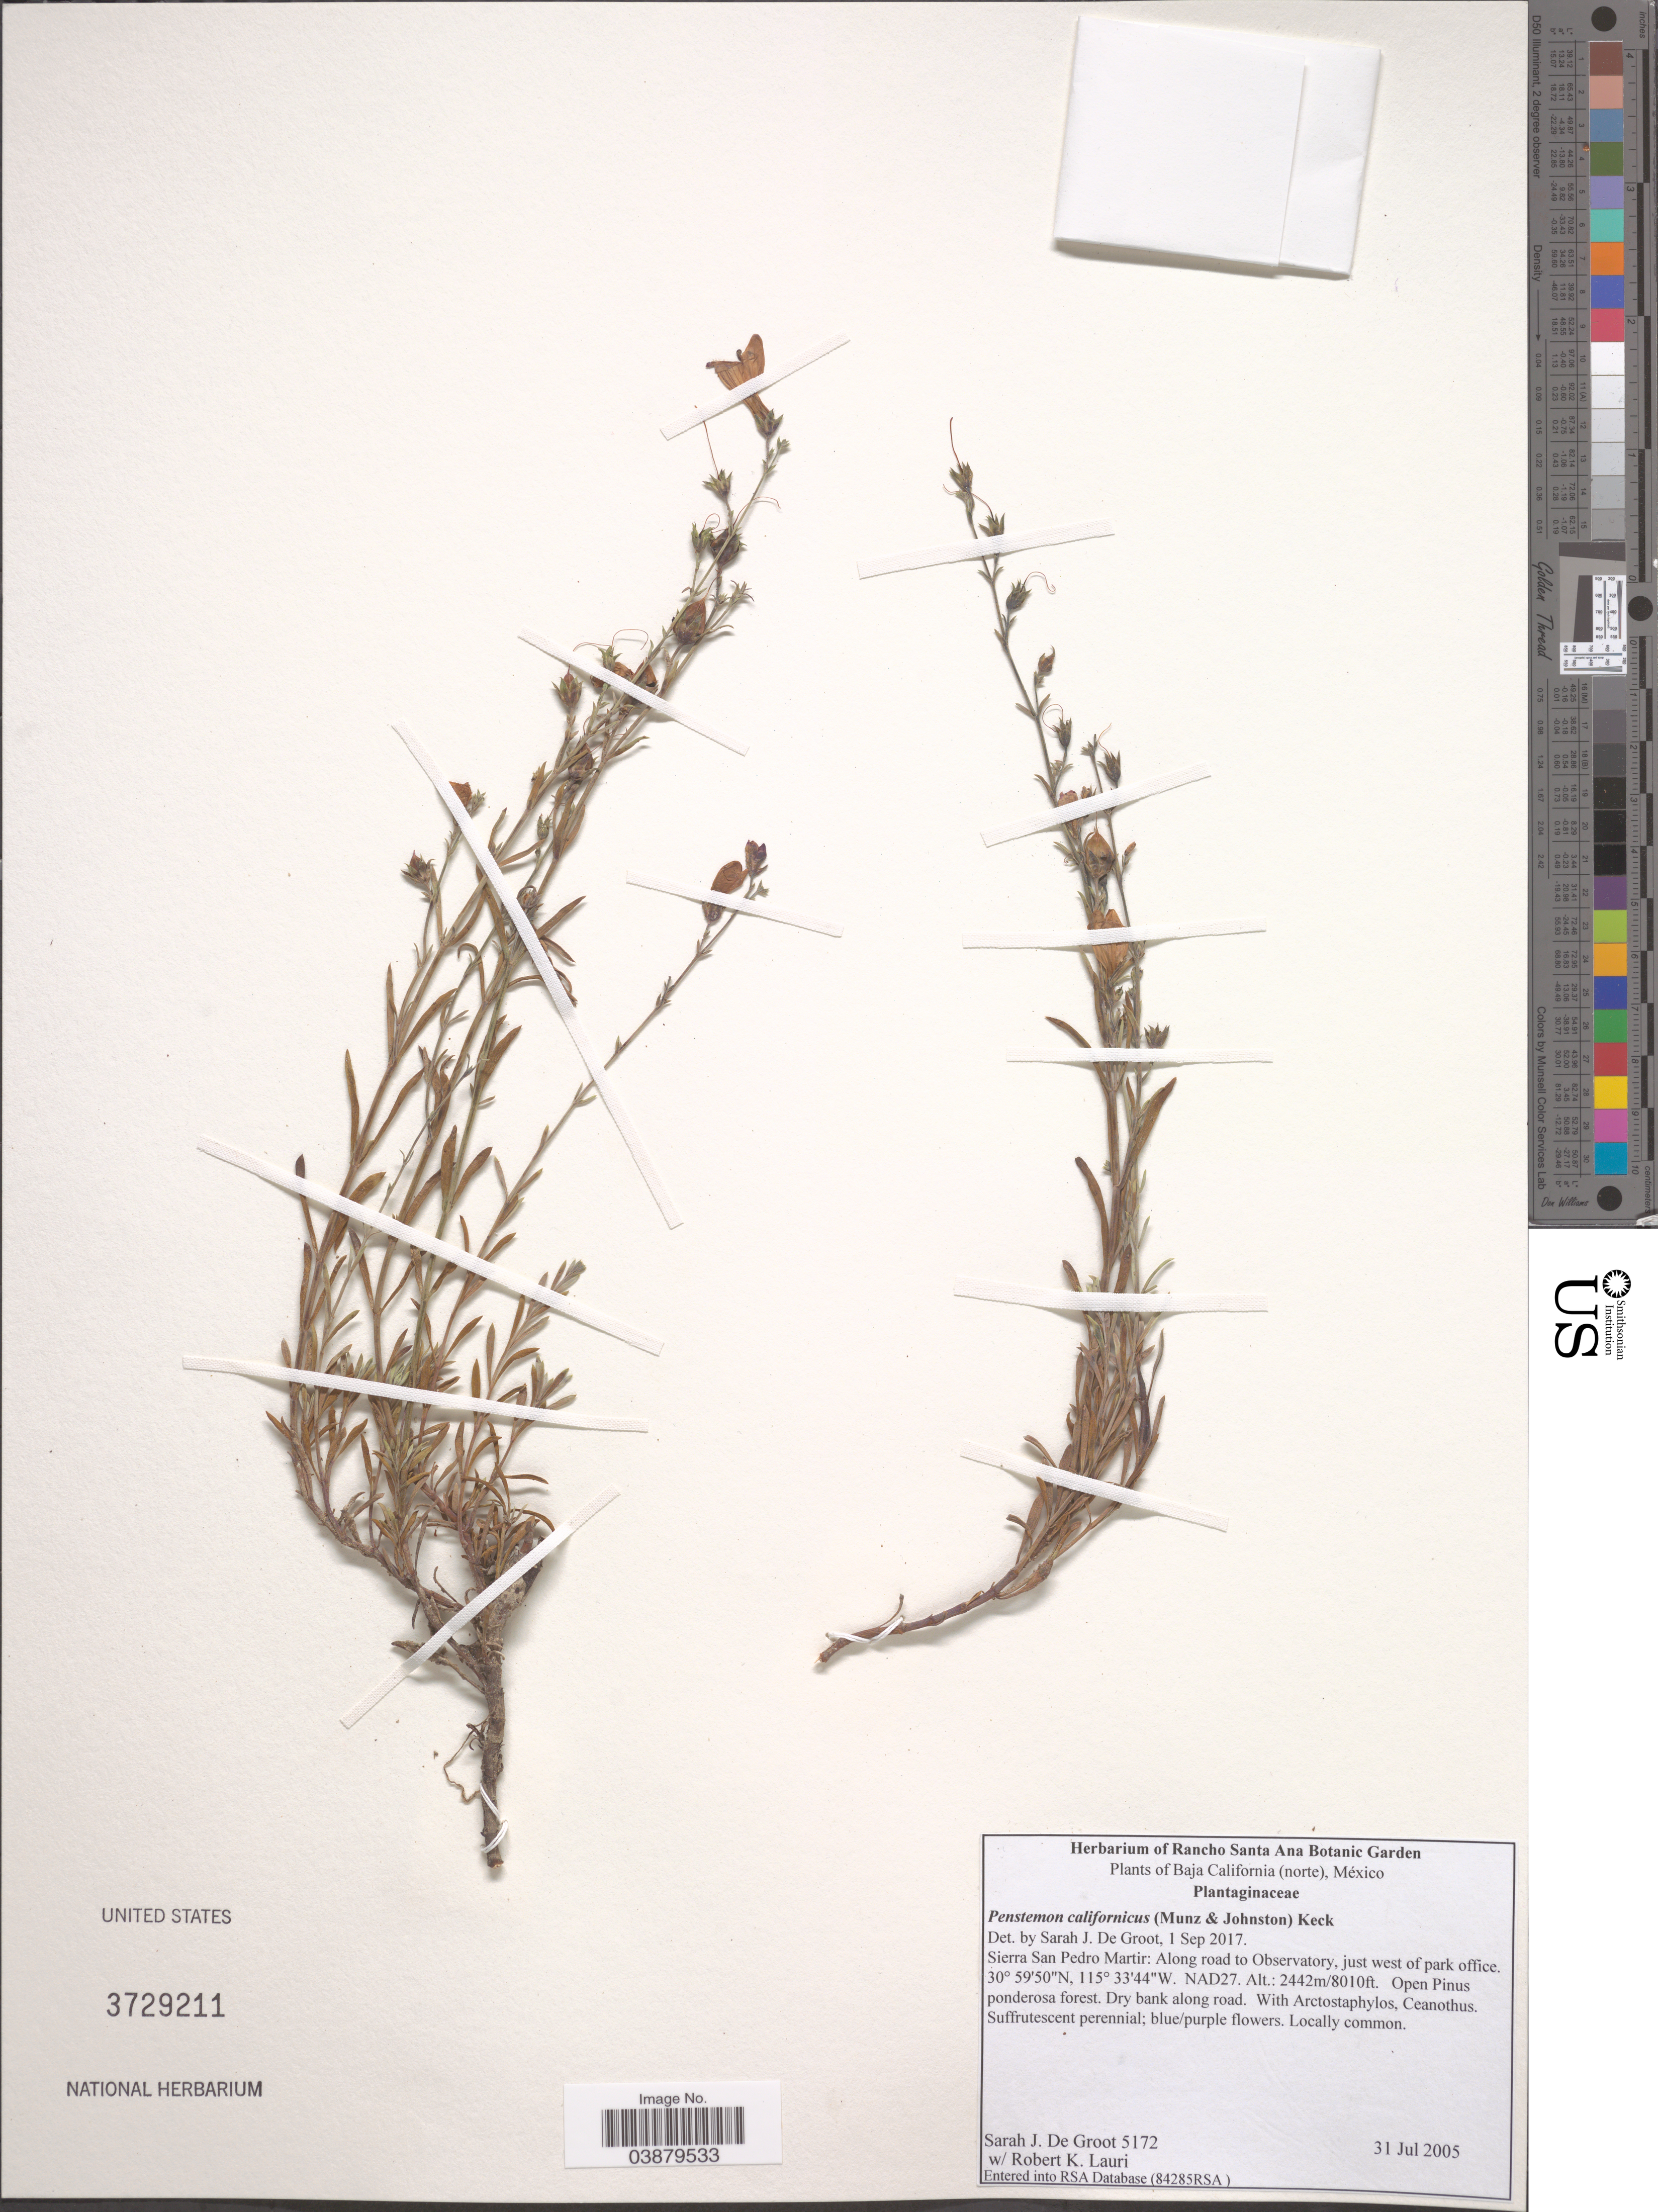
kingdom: Plantae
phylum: Tracheophyta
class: Magnoliopsida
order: Lamiales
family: Plantaginaceae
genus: Penstemon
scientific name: Penstemon californicus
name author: (Munz & I.M. Johnst.) D.D. Keck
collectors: S. De Groot & R. Lauri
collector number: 5172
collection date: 2005-07-31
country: Mexico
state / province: Baja California Norte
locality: Sierra San Pedro Martir: Along road to Observatory, just west of park office. NAD27.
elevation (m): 2442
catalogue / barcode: US 3729211